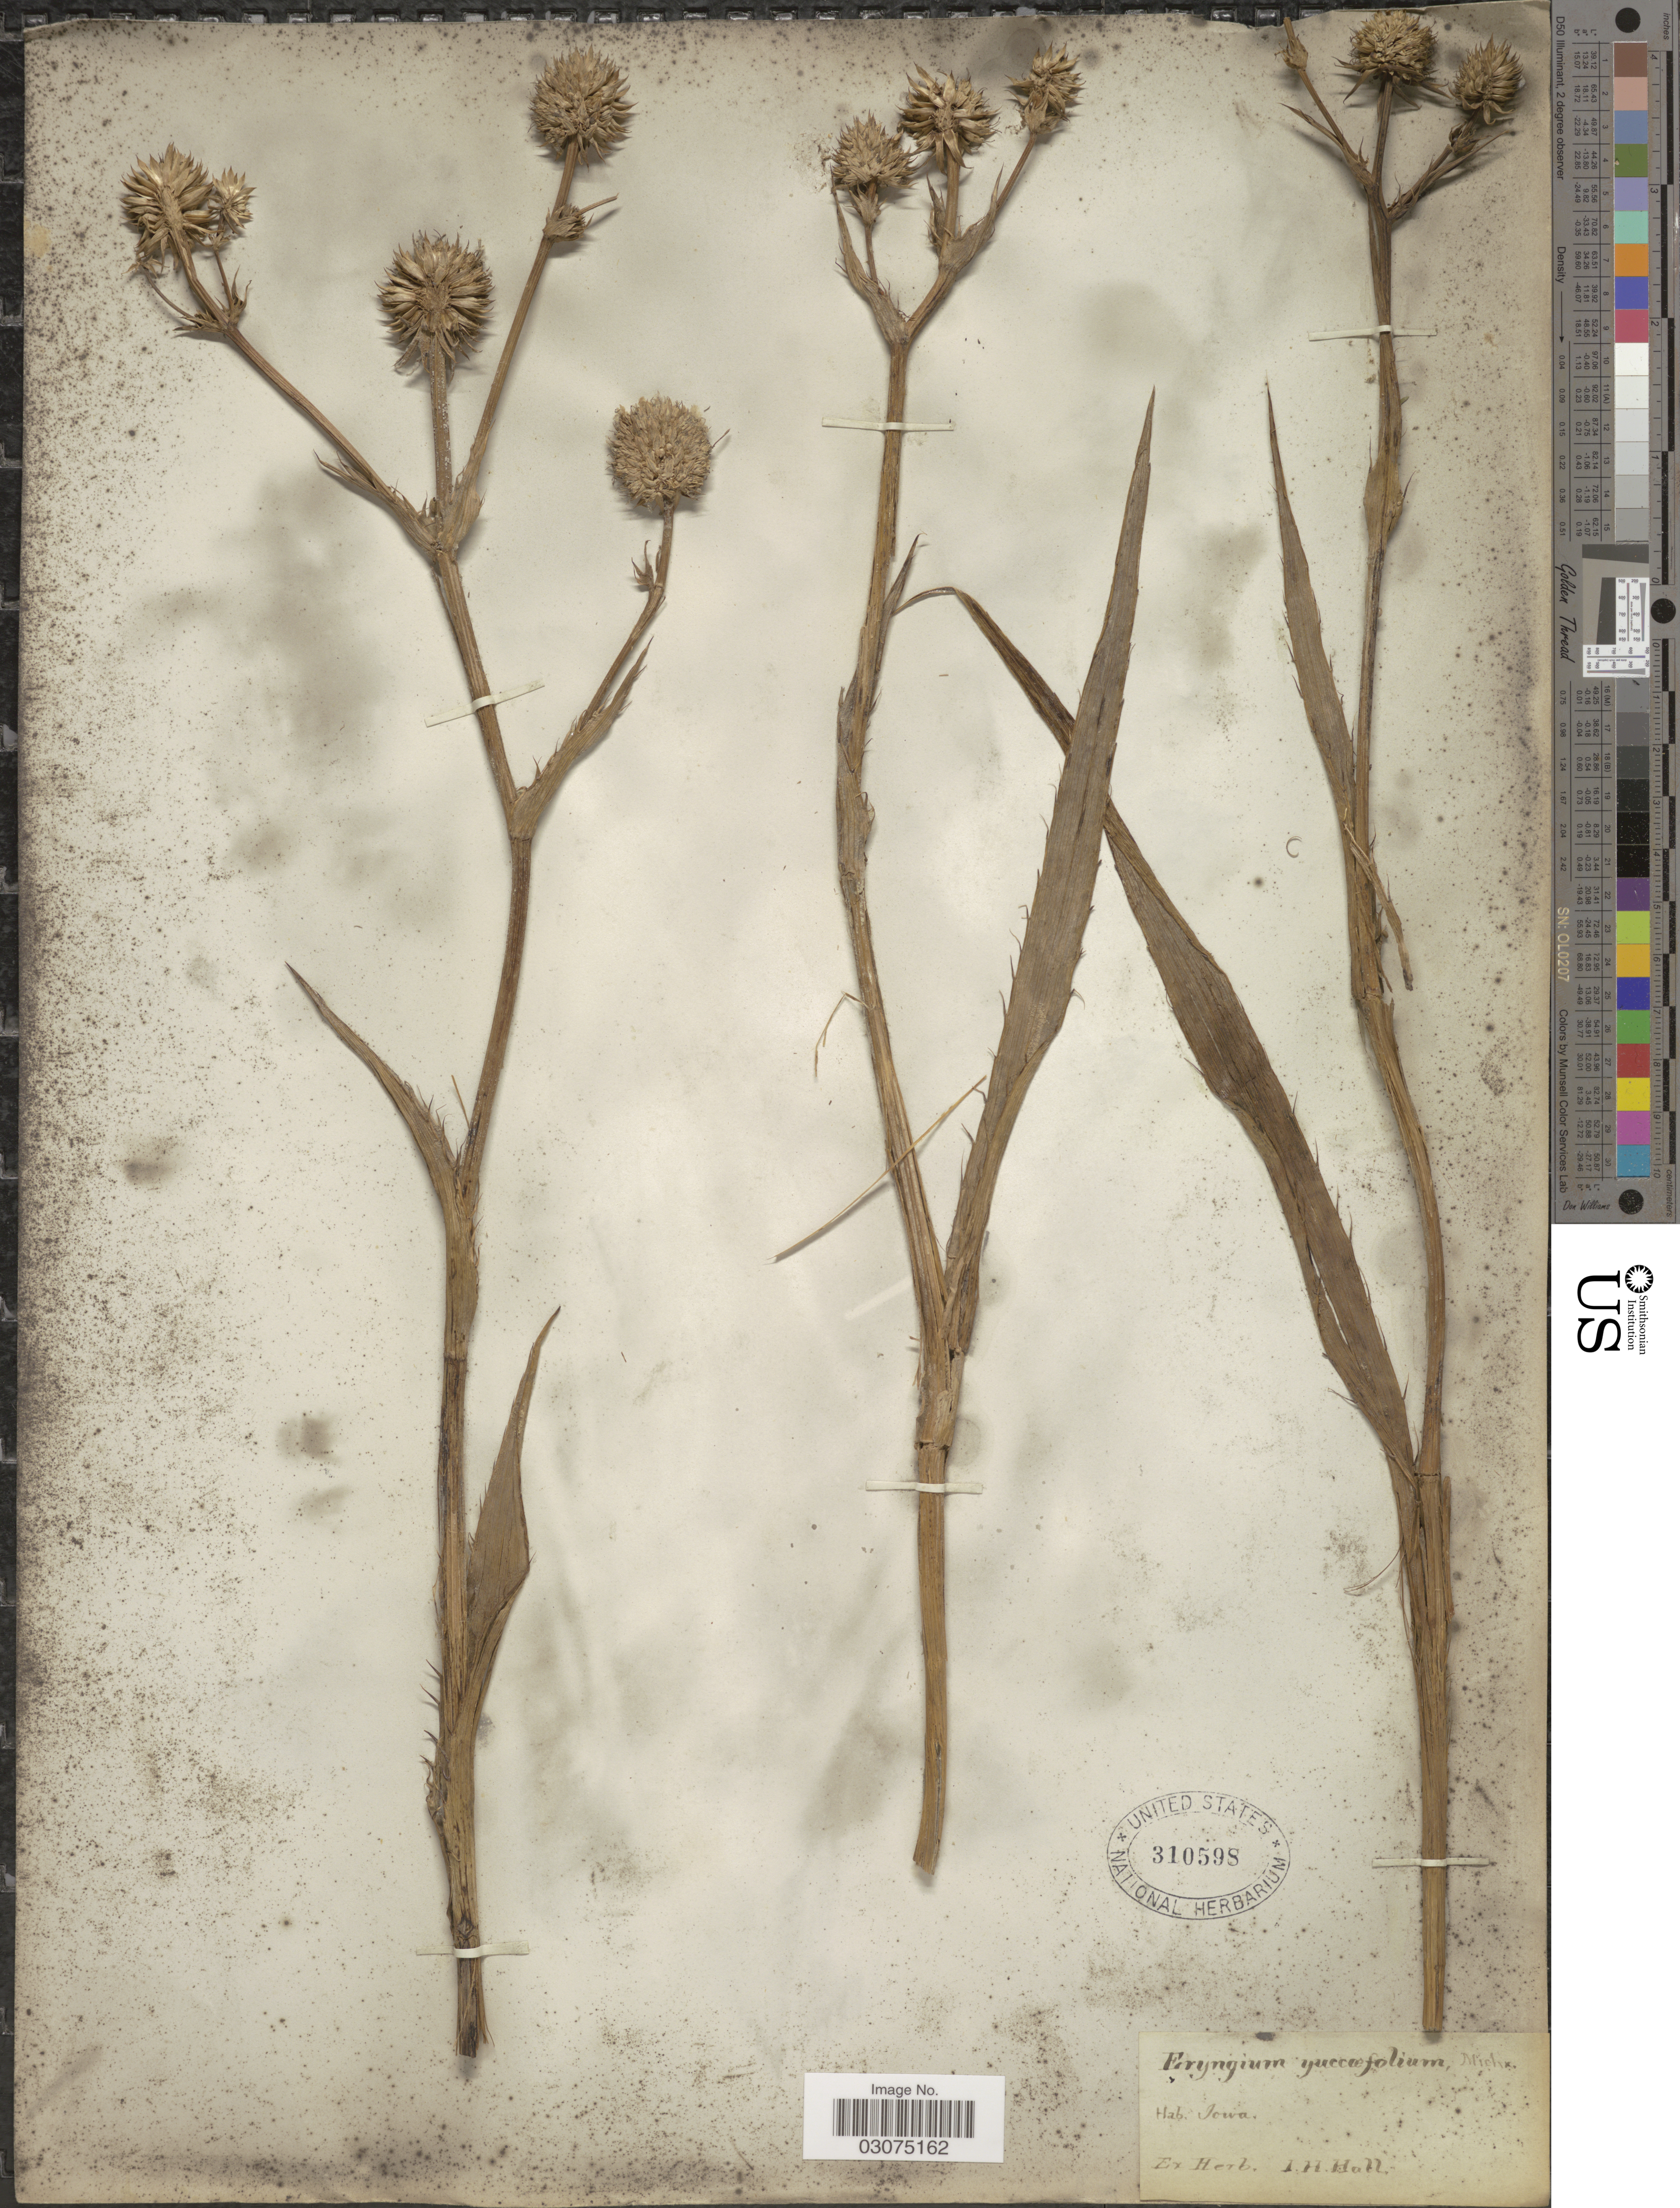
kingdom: Plantae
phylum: Tracheophyta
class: Magnoliopsida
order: Apiales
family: Apiaceae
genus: Eryngium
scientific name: Eryngium yuccifolium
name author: Michx.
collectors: Ex herb. I. H. Hall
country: United States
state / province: Iowa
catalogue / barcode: US 310598